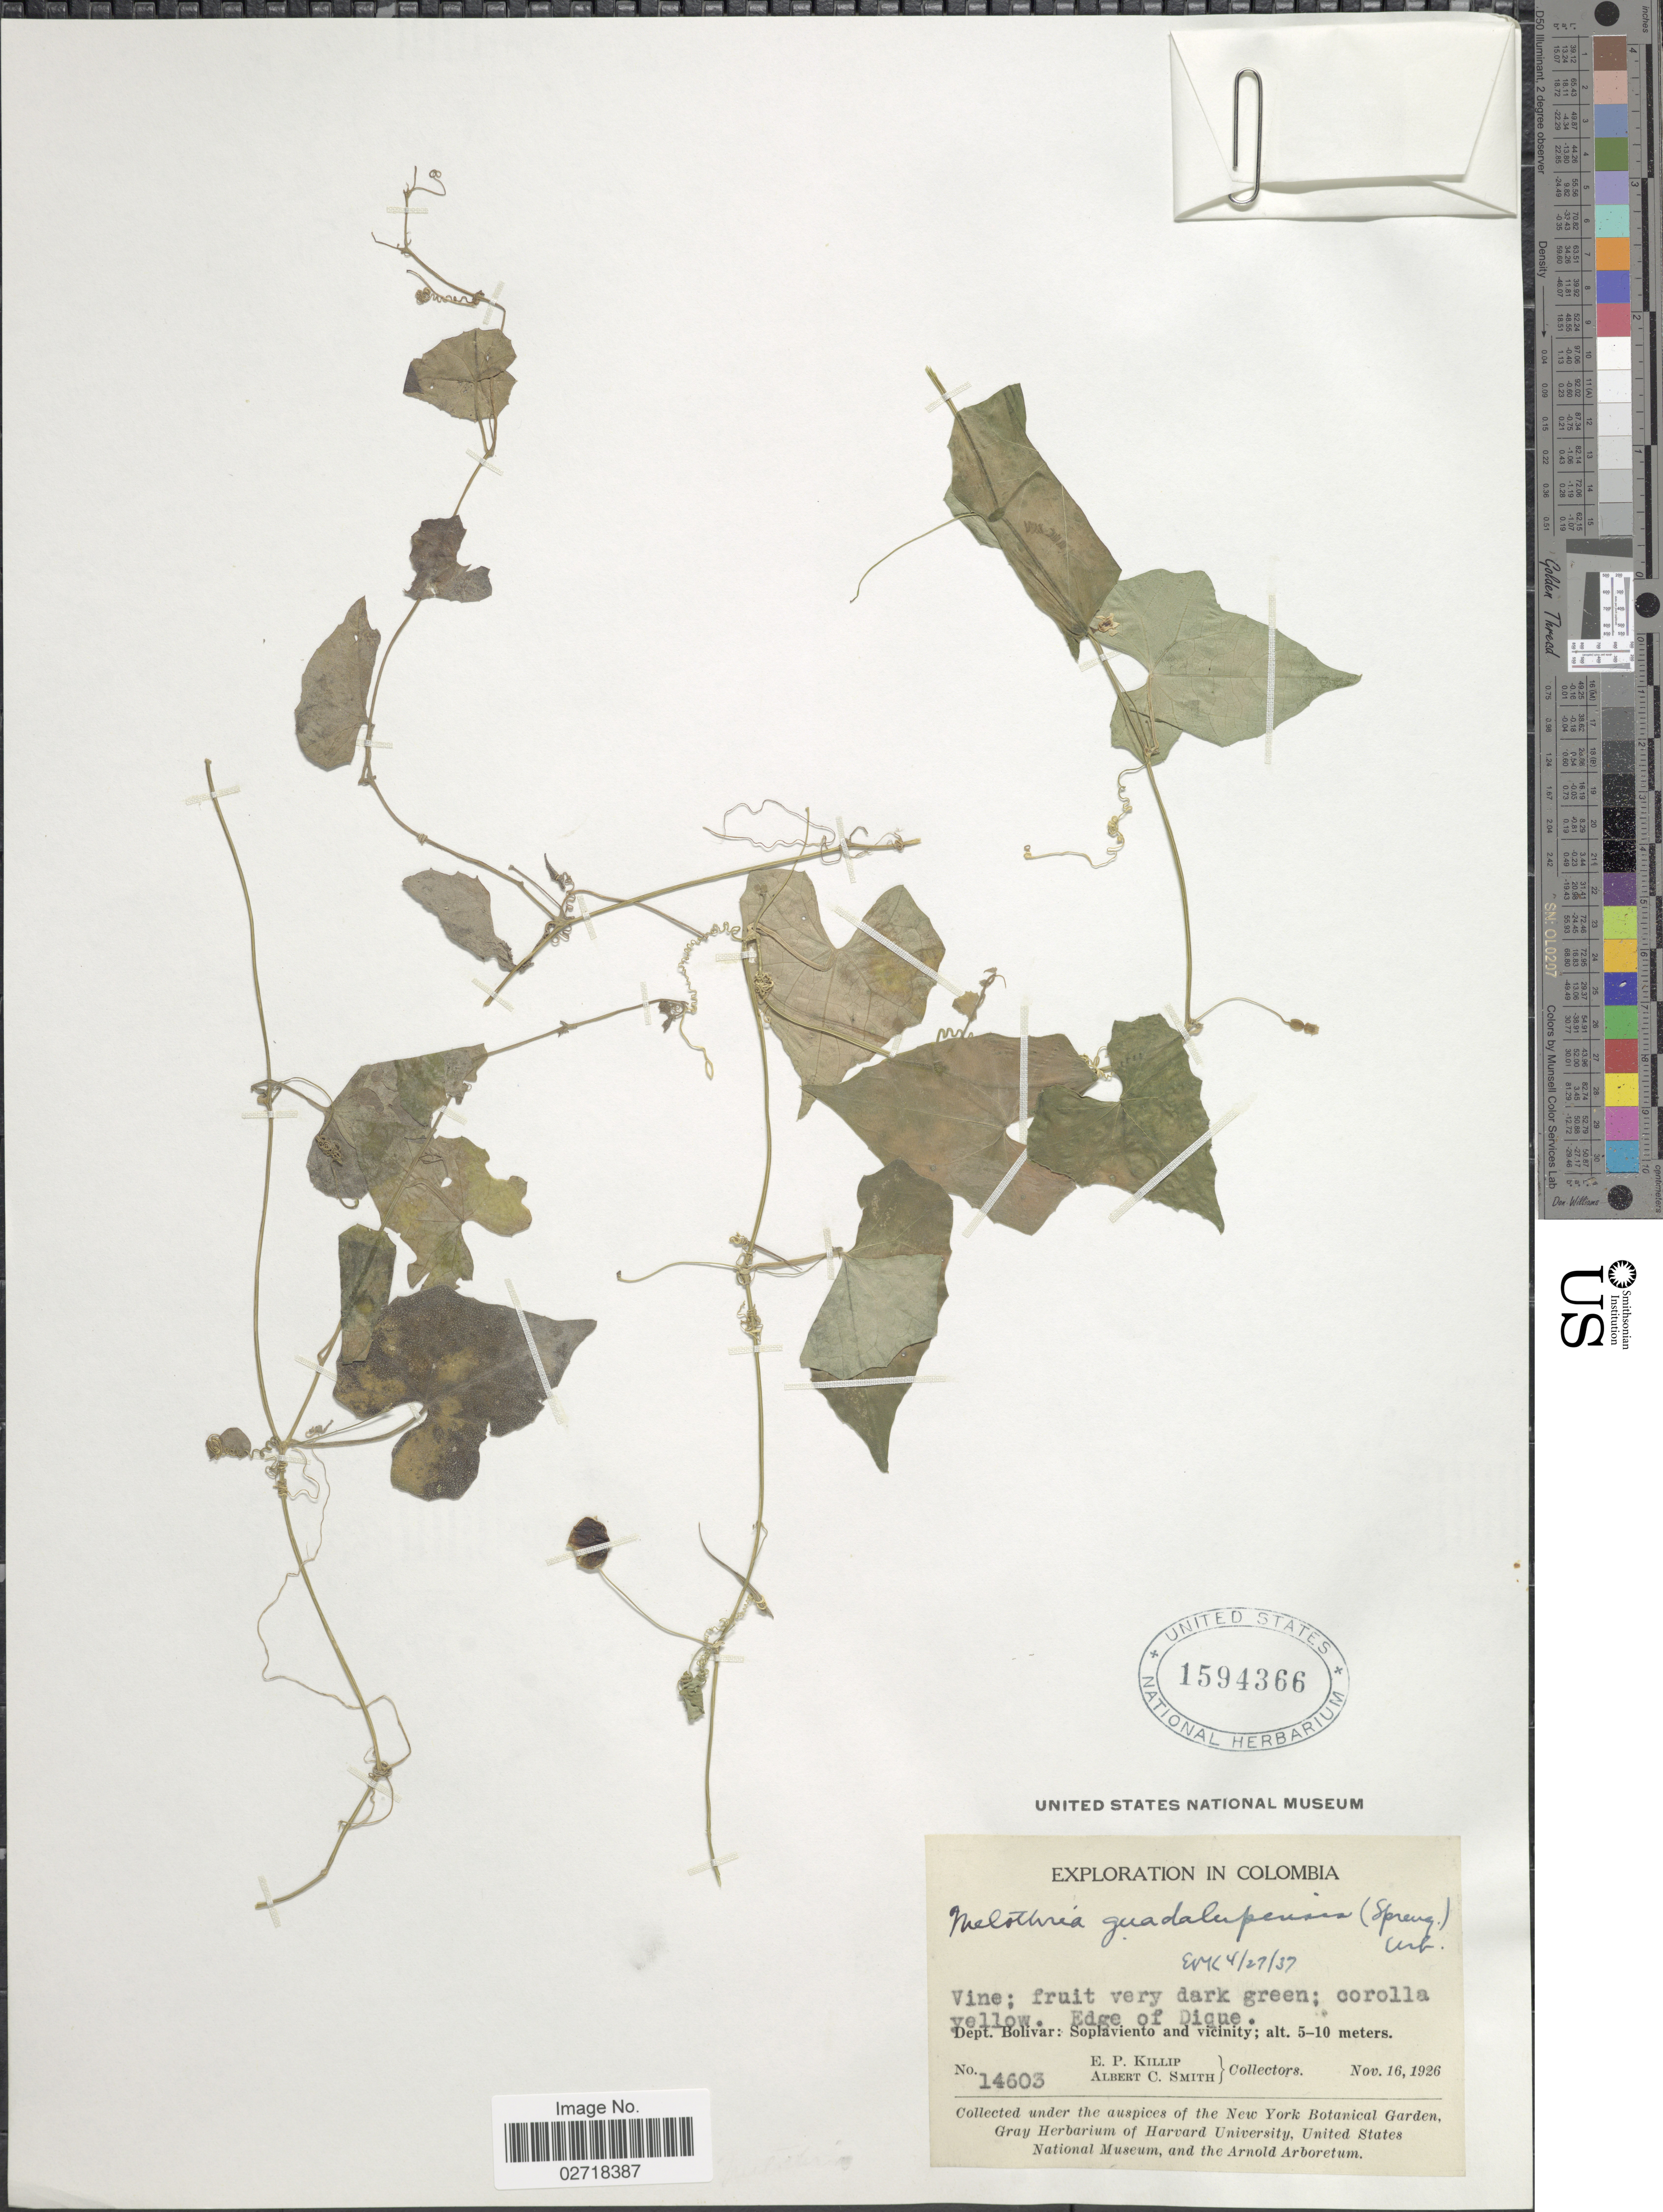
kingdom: Plantae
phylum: Tracheophyta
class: Magnoliopsida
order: Cucurbitales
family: Cucurbitaceae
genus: Melothria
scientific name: Melothria pendula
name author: L.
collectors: E. P. Killip & A. C. Smith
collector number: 14603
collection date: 1926-11-16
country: Colombia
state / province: Bolívar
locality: Soplaviento and vicinity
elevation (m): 5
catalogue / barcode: US 1594366